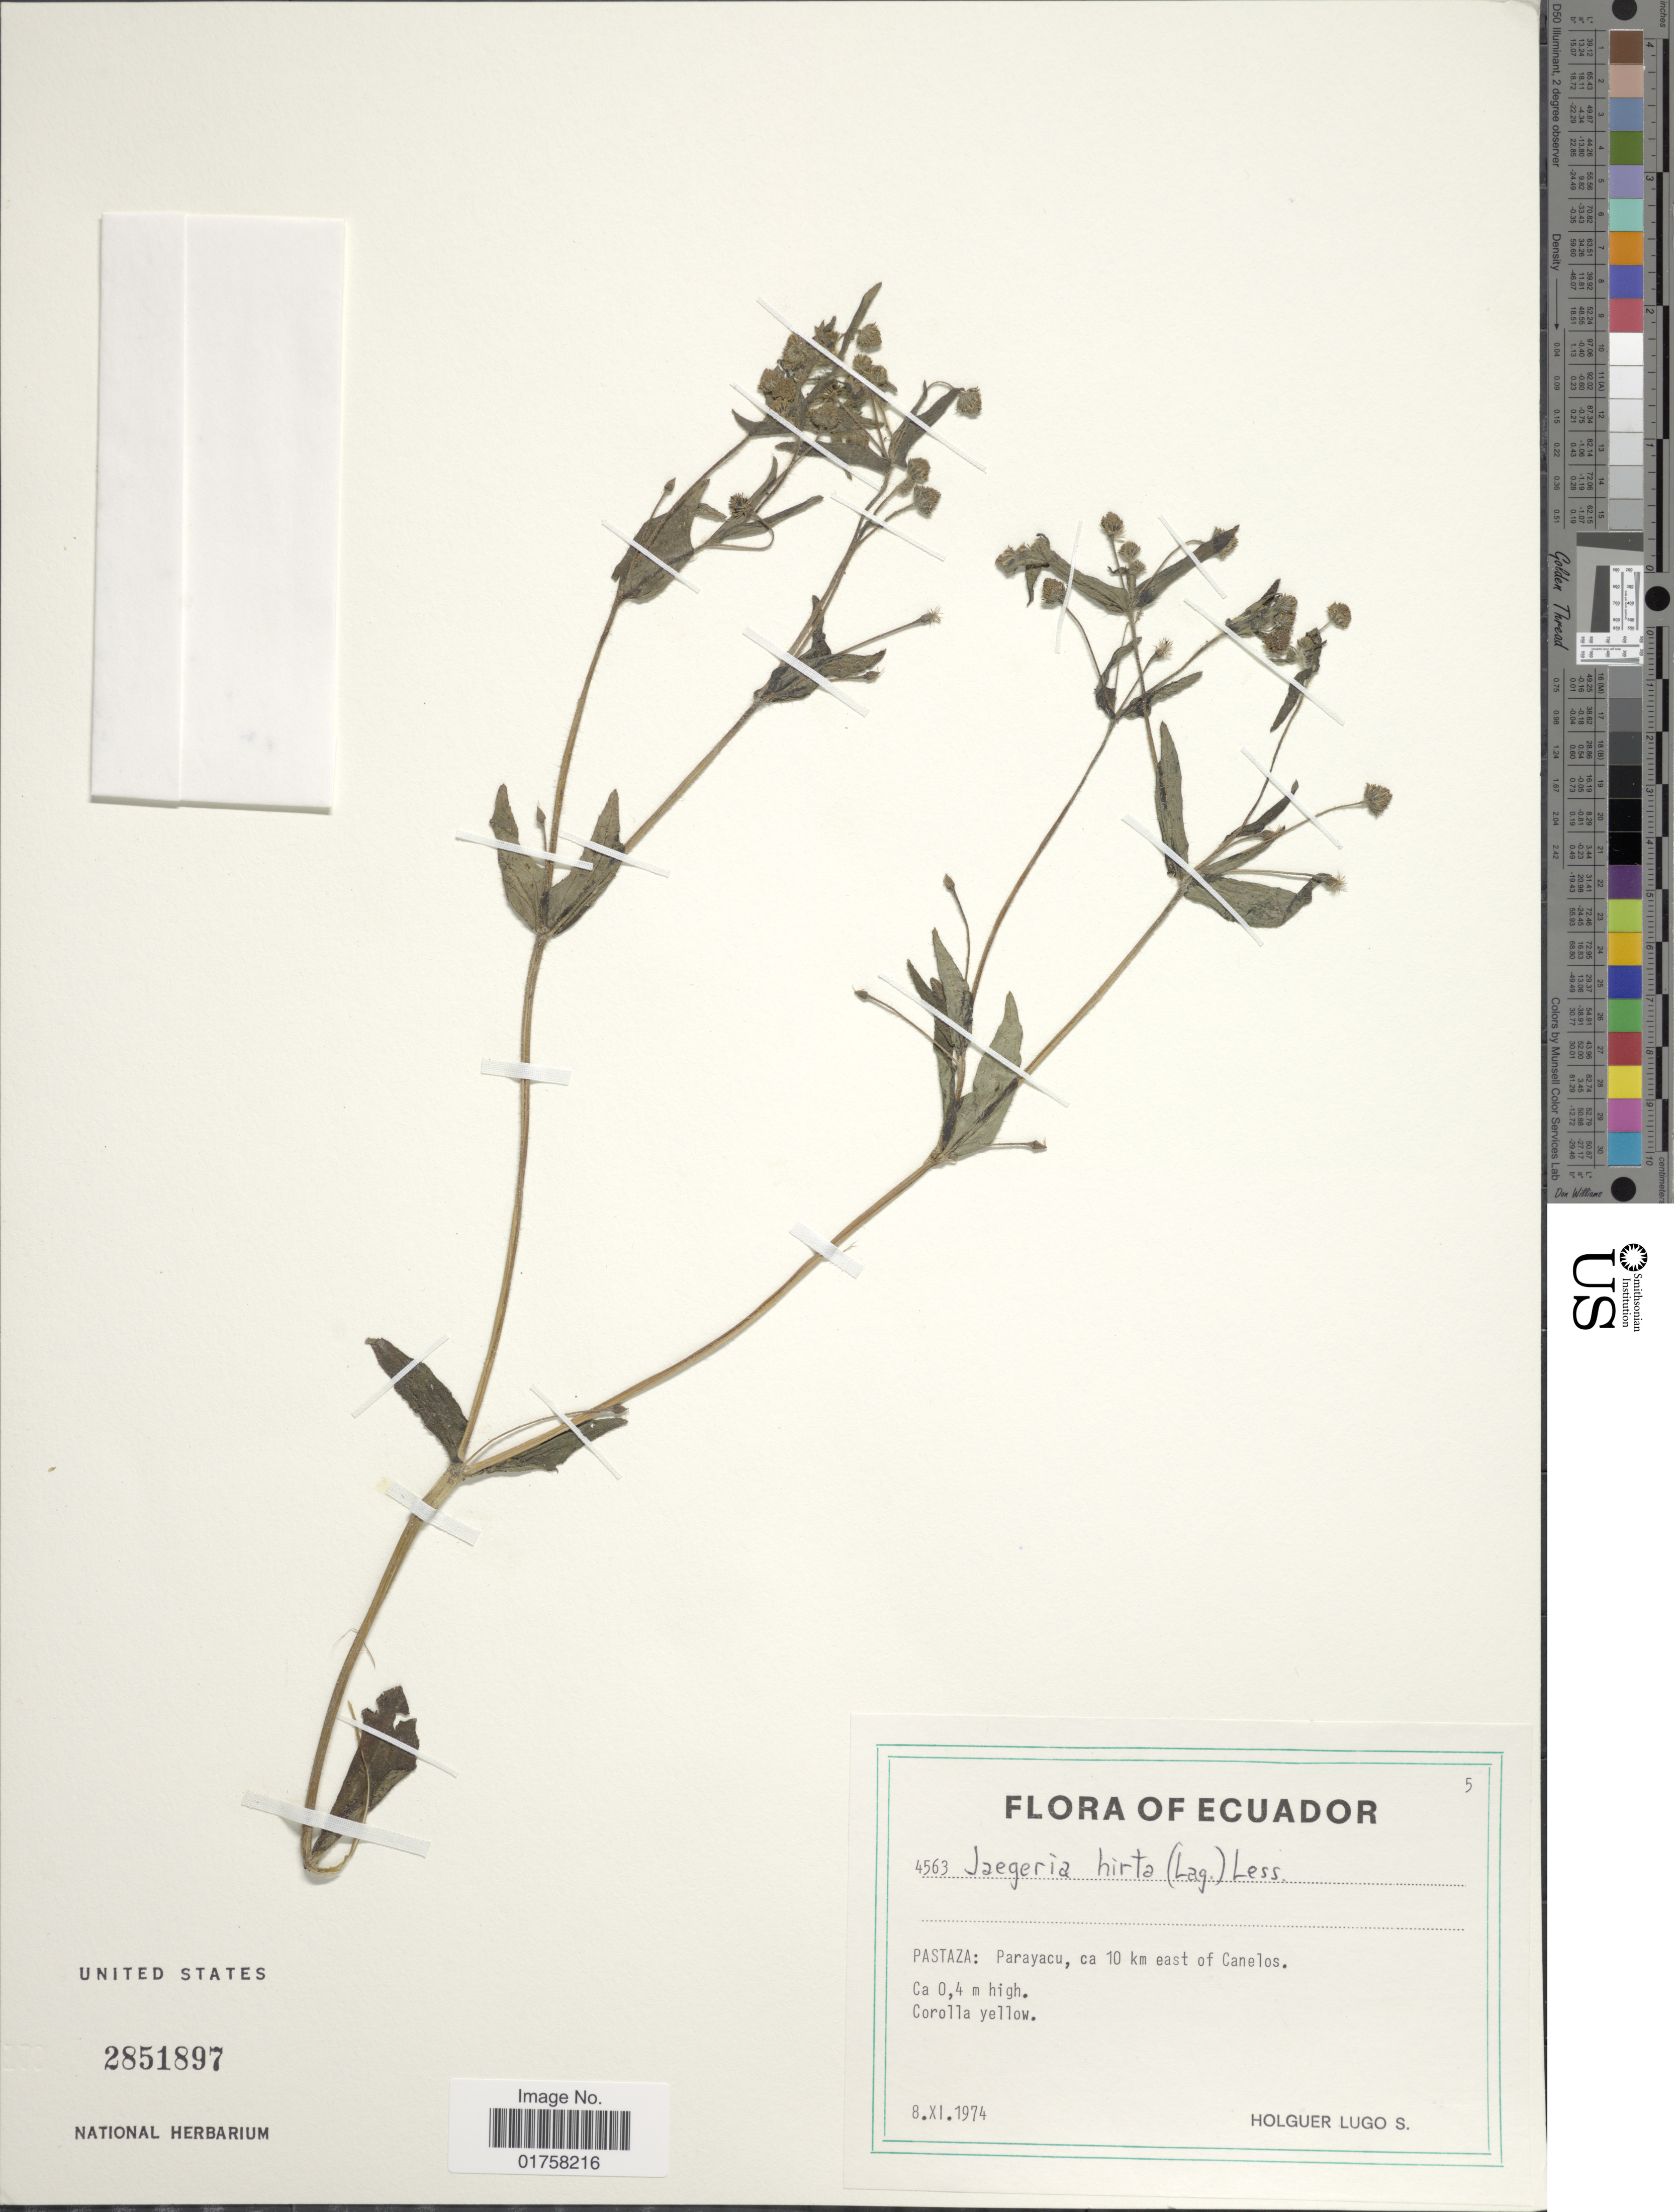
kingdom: Plantae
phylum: Tracheophyta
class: Magnoliopsida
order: Asterales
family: Asteraceae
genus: Jaegeria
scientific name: Jaegeria hirta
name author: (Lag.) Less.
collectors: H. Lugo S.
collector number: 4563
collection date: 1974-11-08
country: Ecuador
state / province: Pastaza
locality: Parayacu, ca 10 km east of Canelos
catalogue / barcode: US 2851897